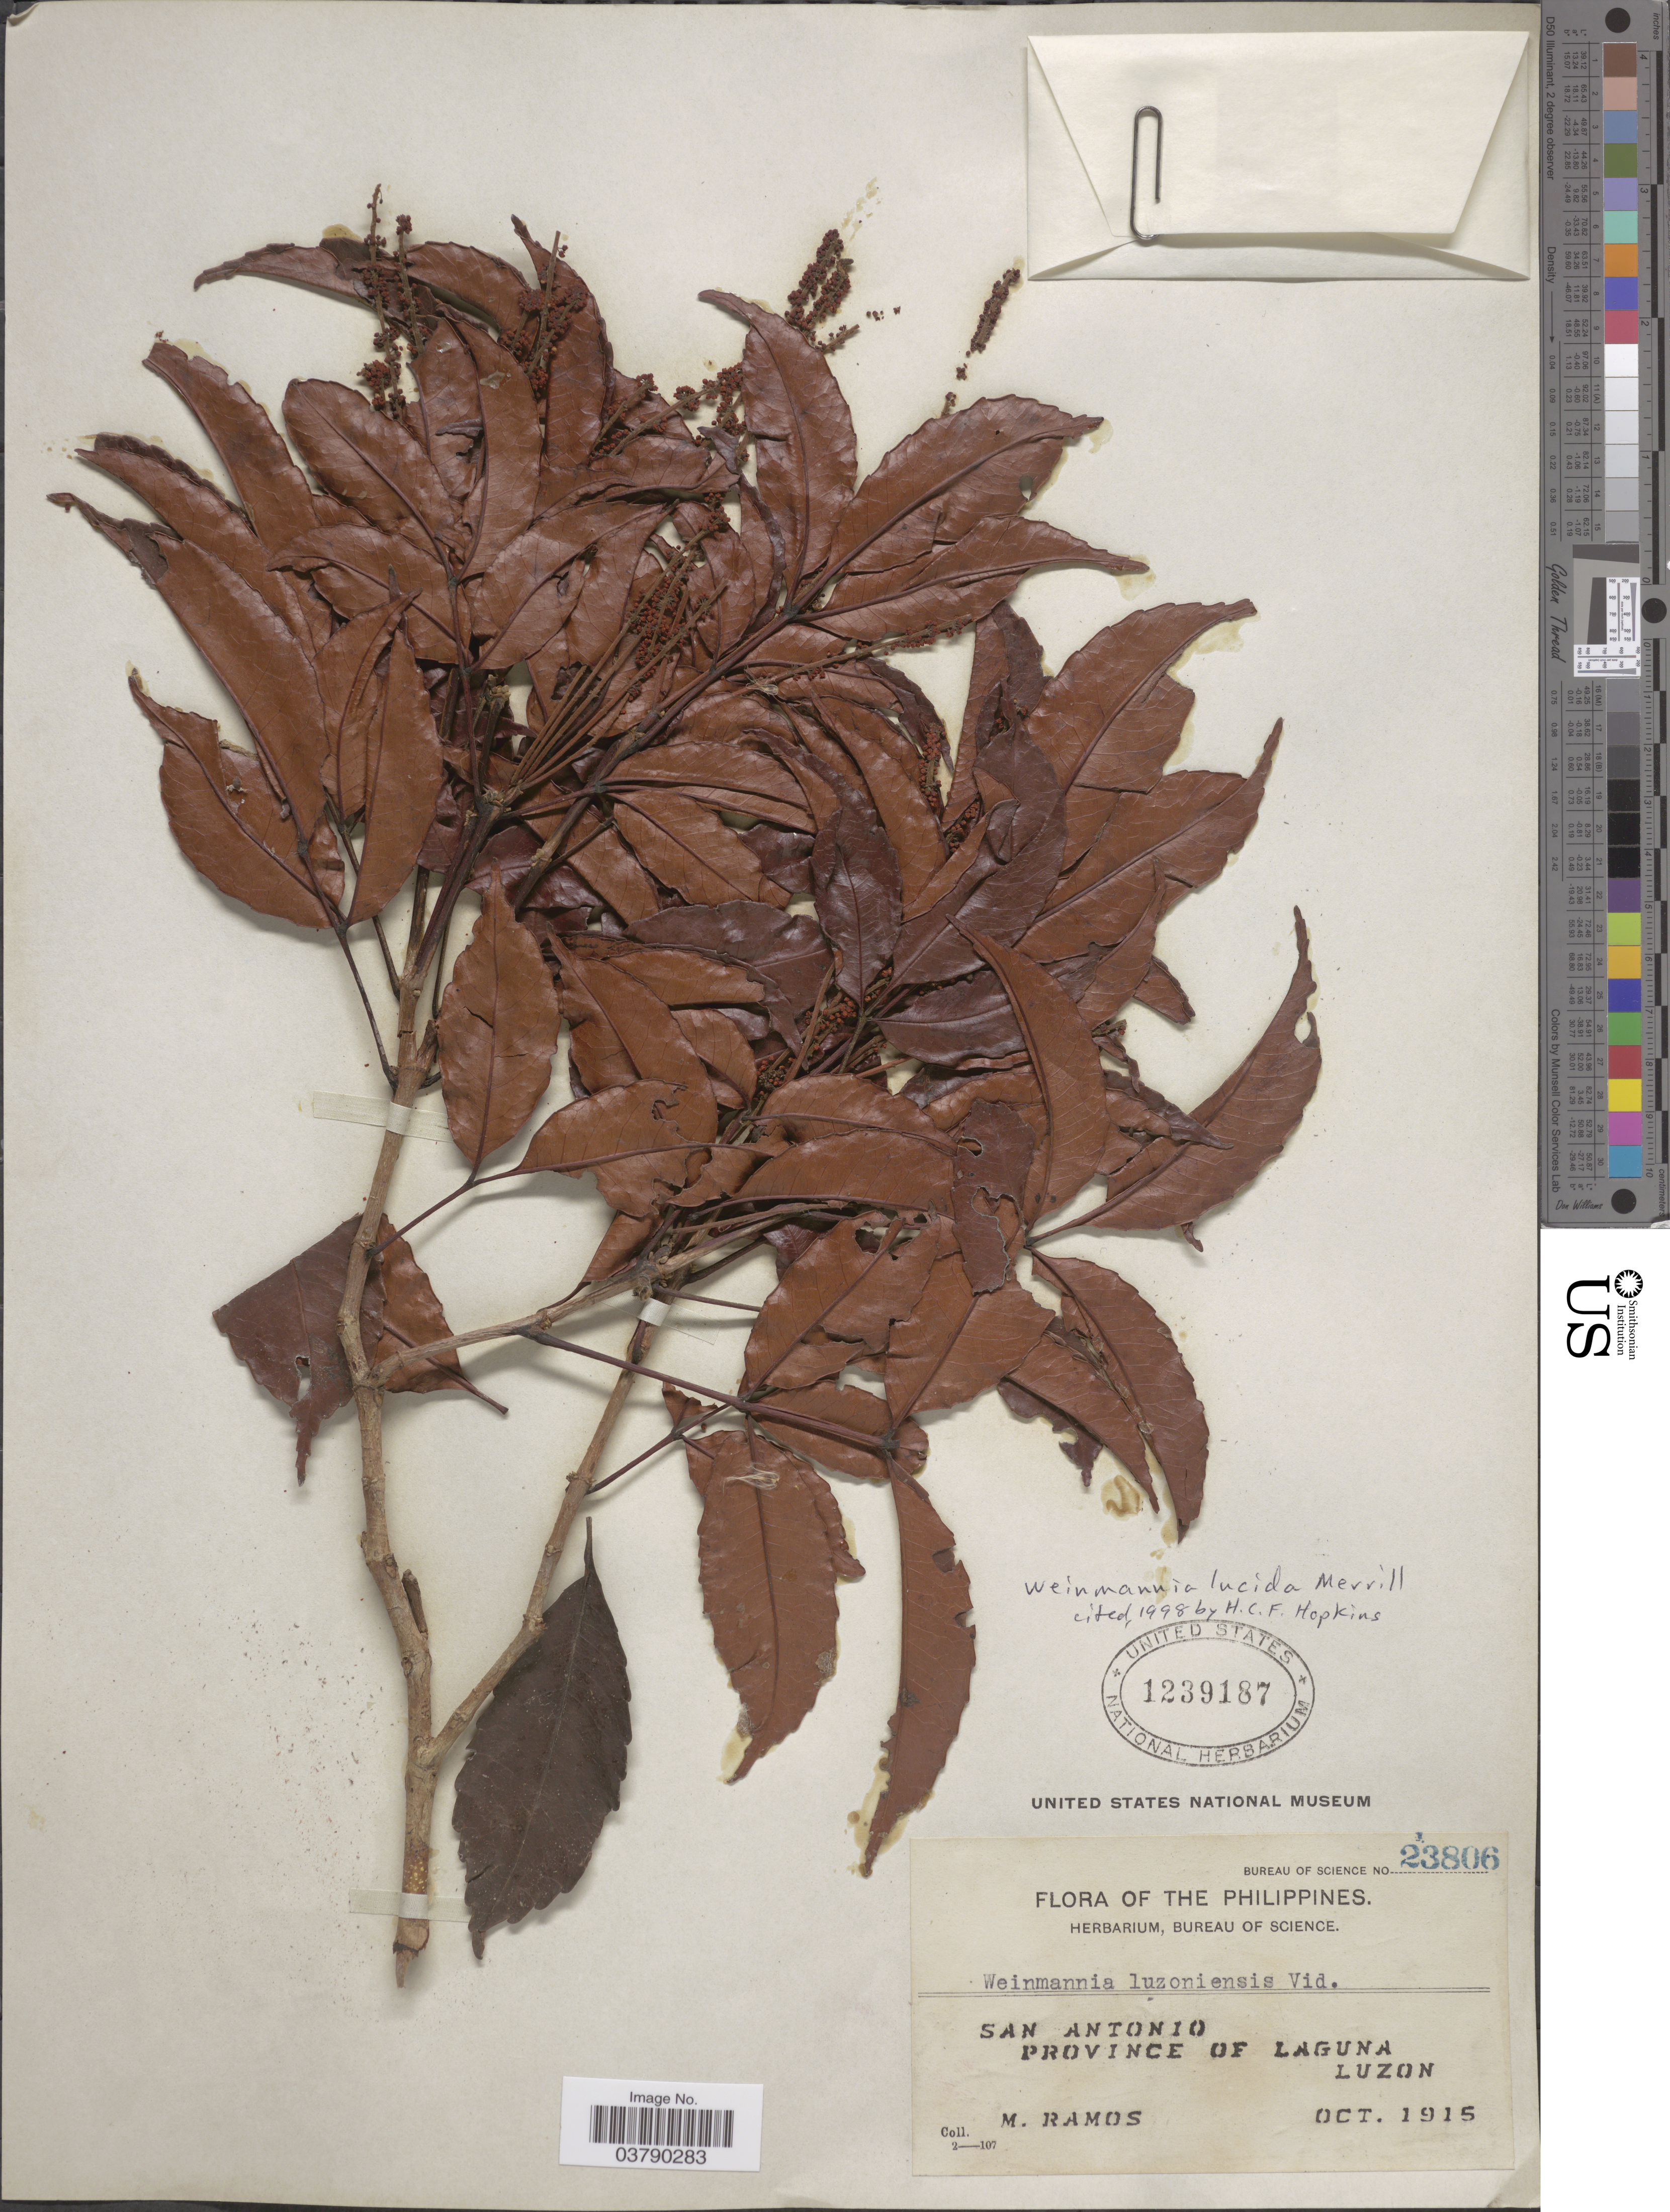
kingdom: Plantae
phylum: Tracheophyta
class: Magnoliopsida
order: Oxalidales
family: Cunoniaceae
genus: Pterophylla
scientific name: Pterophylla lucida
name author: (Merr.) Pillon & H.C. Hopkins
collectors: M. Ramos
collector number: Bureau of Science 23806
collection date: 1915-10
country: Philippines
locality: San Antonio. Province of Laguna, Luzon.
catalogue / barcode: US 1239187